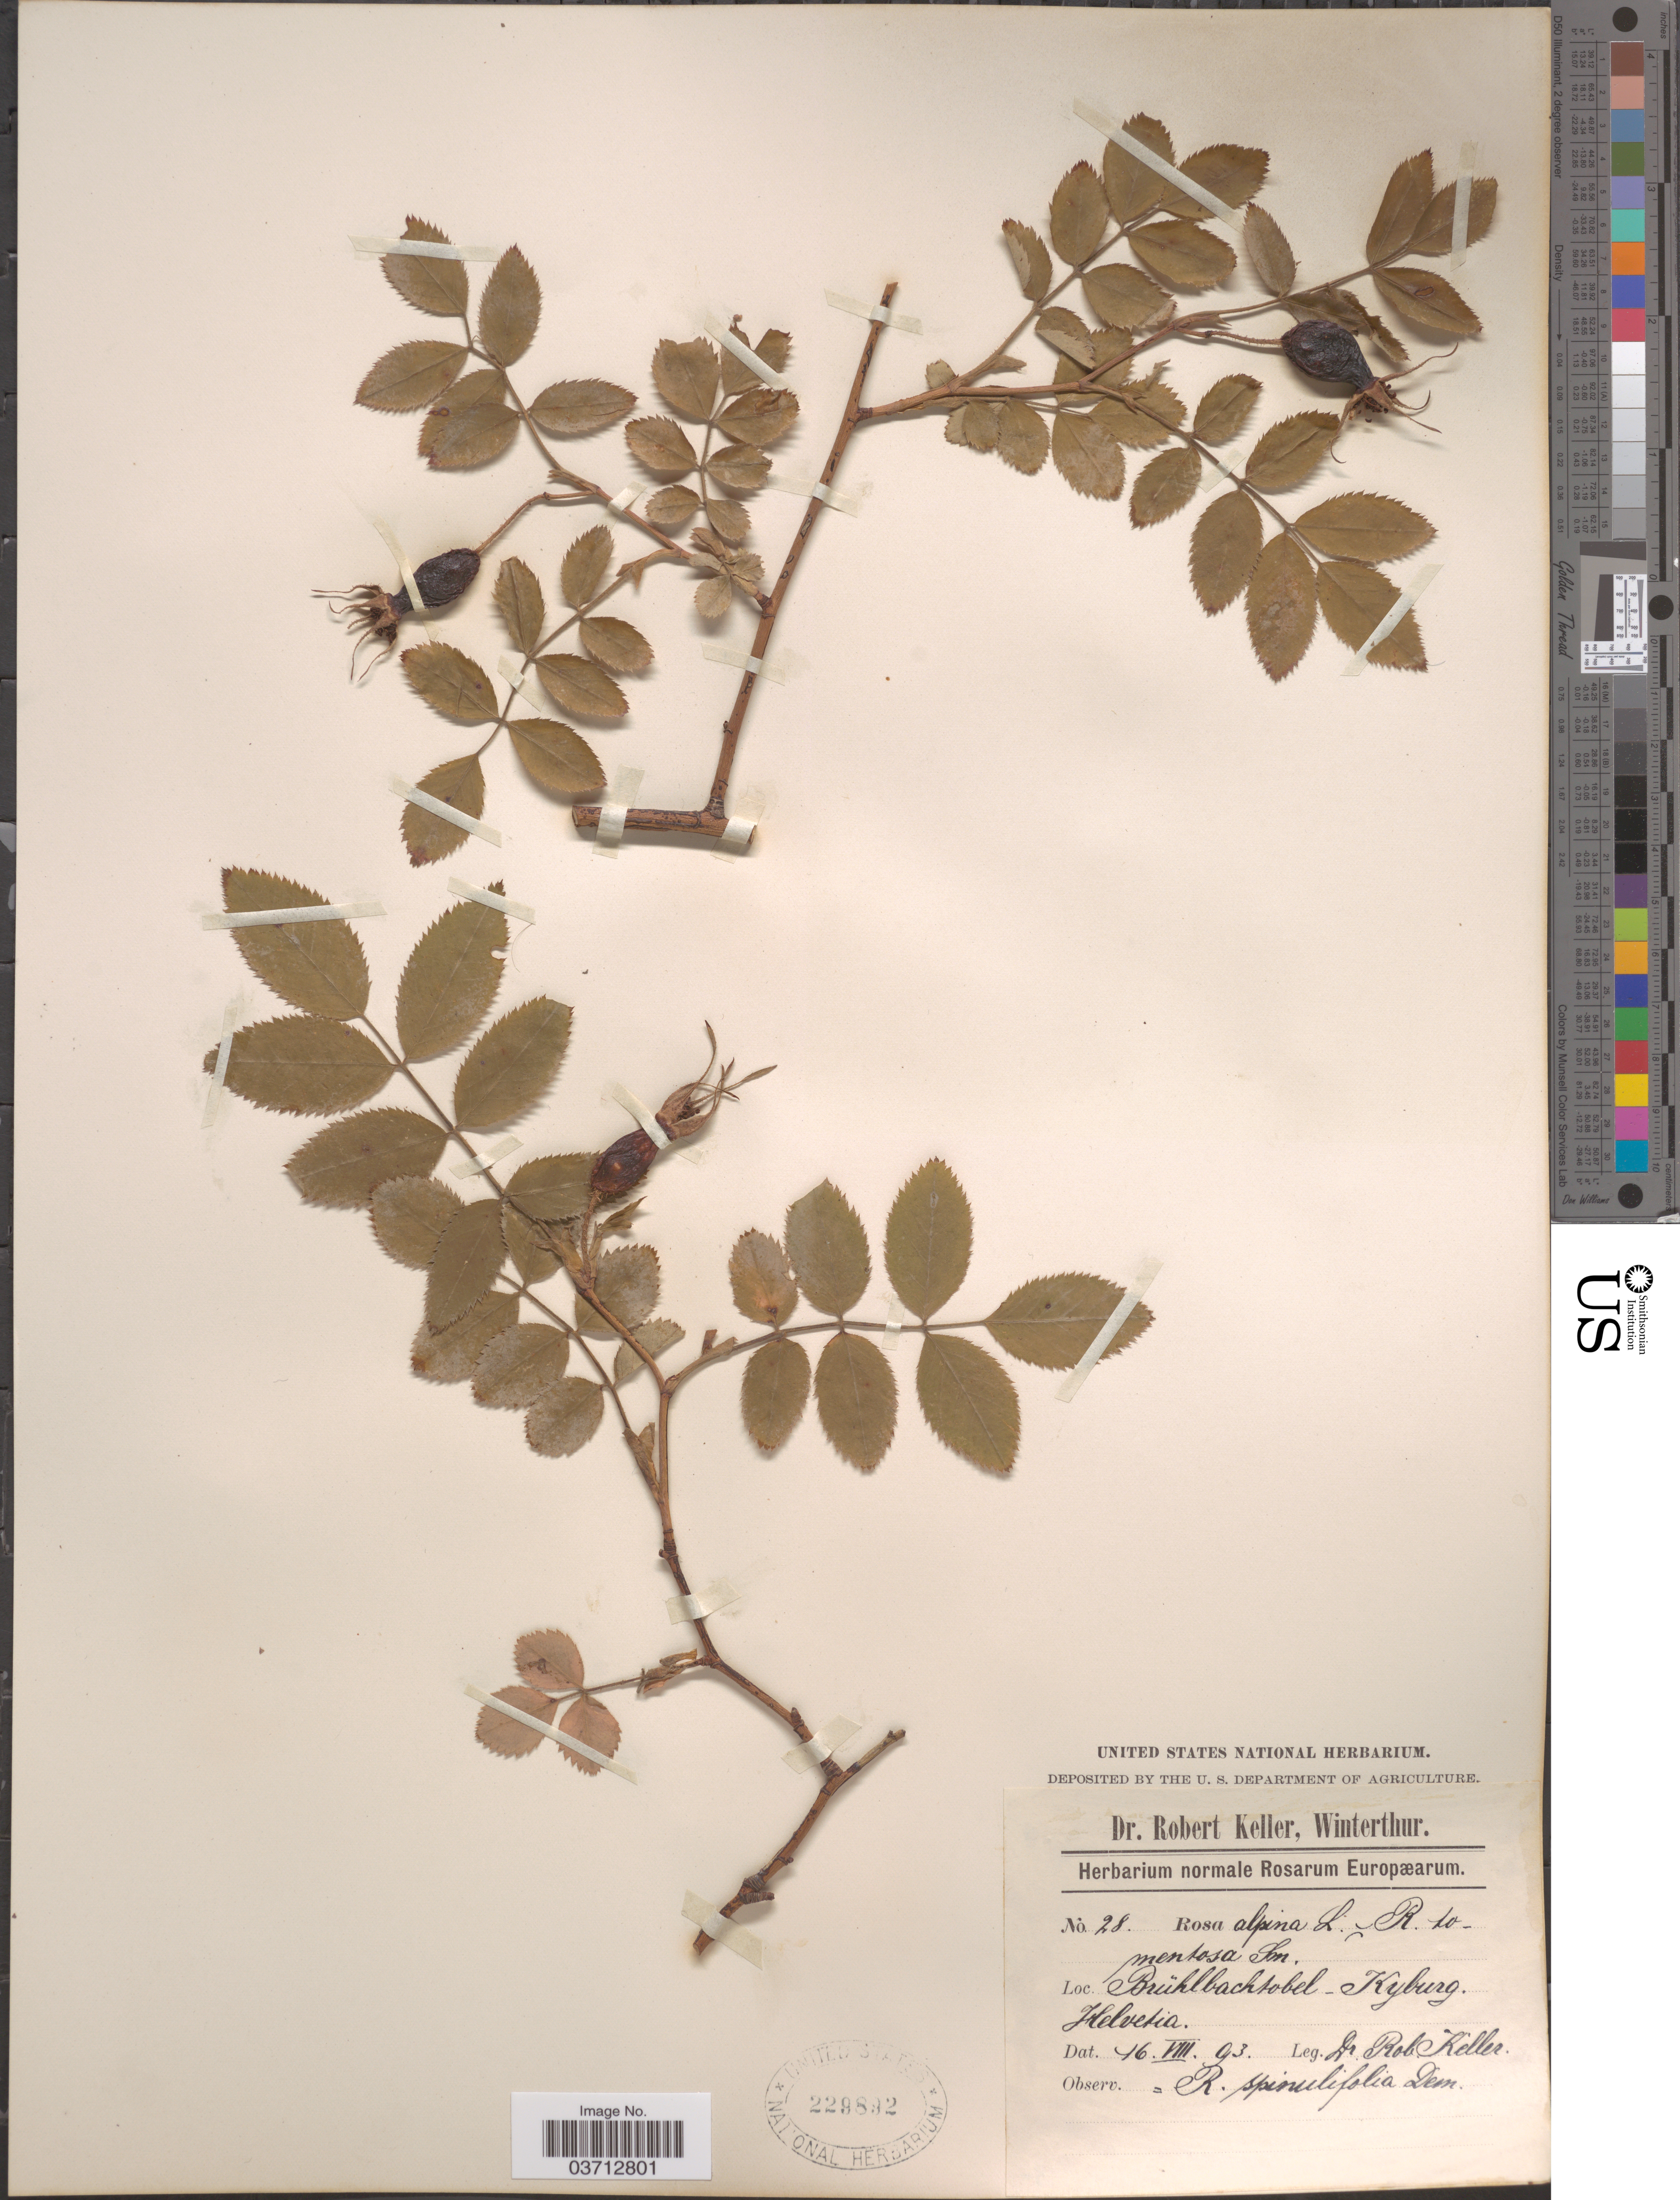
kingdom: Plantae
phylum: Tracheophyta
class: Magnoliopsida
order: Rosales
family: Rosaceae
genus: Rosa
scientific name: Rosa alpina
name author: L.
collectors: R. Keller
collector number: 28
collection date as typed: Transcribed d/m/y: 16/8/93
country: Switzerland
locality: Brühlbachtobel - Kyburg. Helvetia.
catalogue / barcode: US 229892